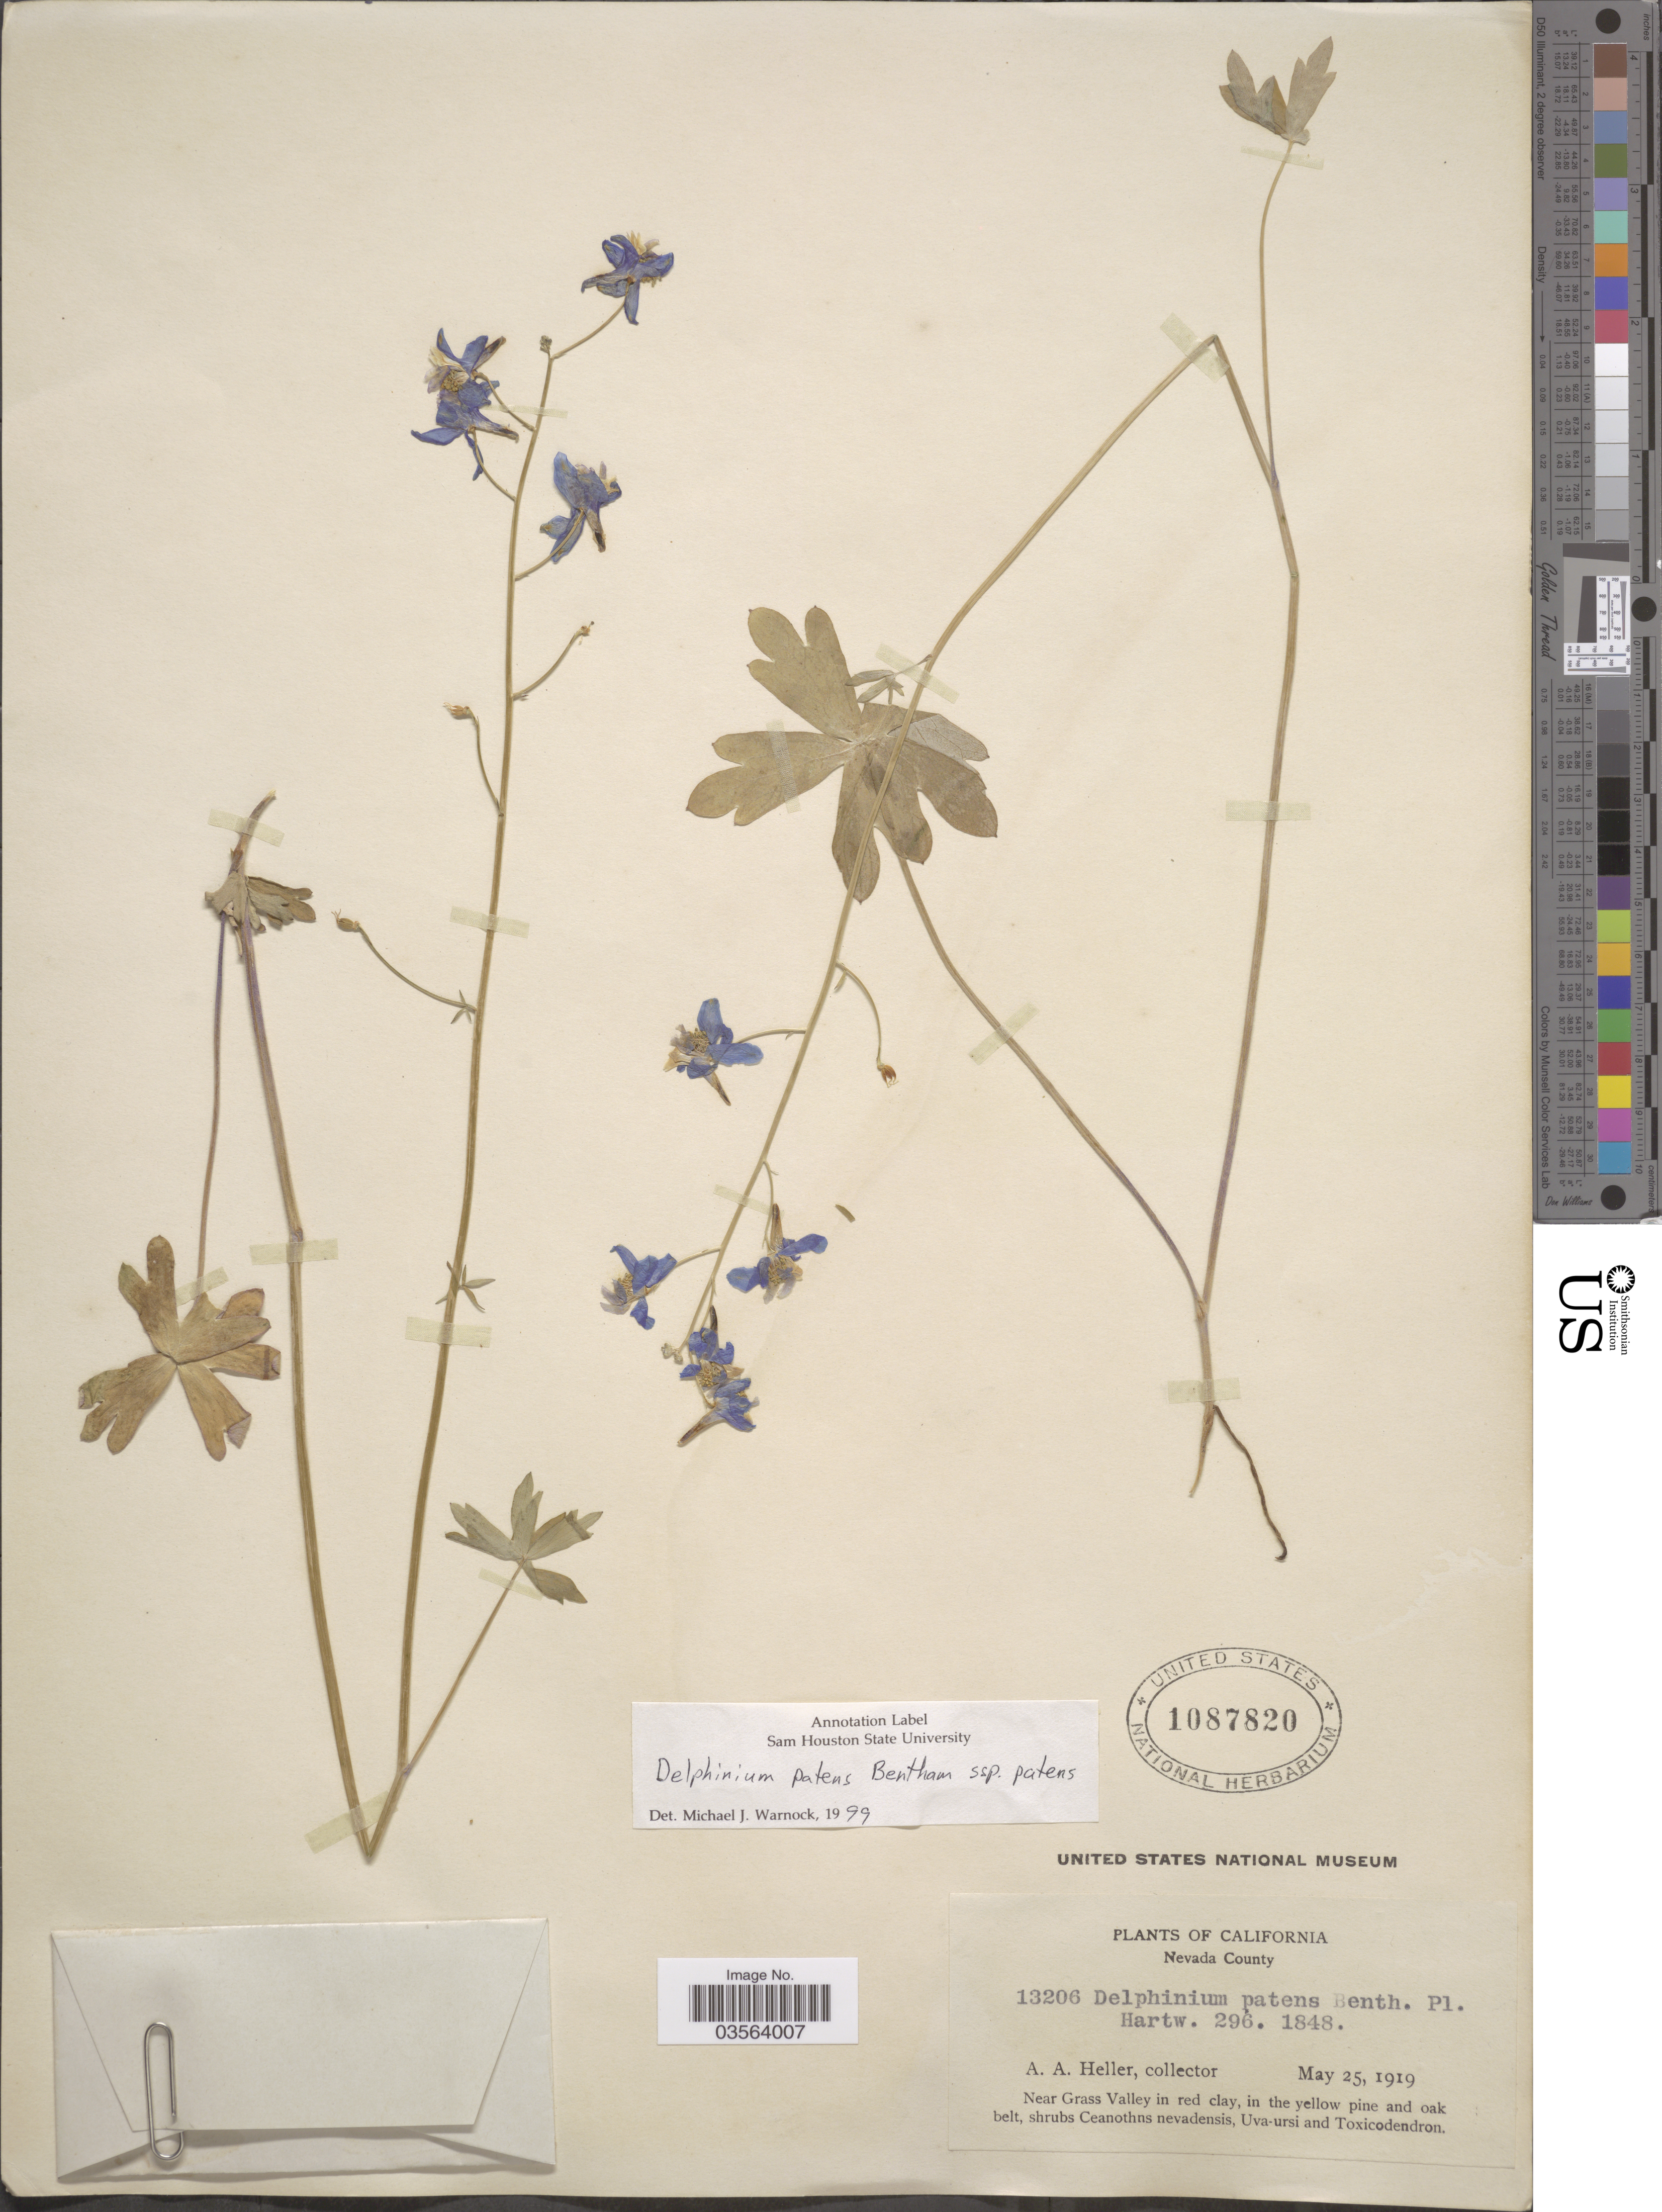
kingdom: Plantae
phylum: Tracheophyta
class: Magnoliopsida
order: Ranunculales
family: Ranunculaceae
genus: Delphinium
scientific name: Delphinium patens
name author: Benth.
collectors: A. A. Heller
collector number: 13206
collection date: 1919-05-25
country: United States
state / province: California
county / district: Nevada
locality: Nevada County. Near Grass Valley in red clay.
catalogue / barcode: US 1087820